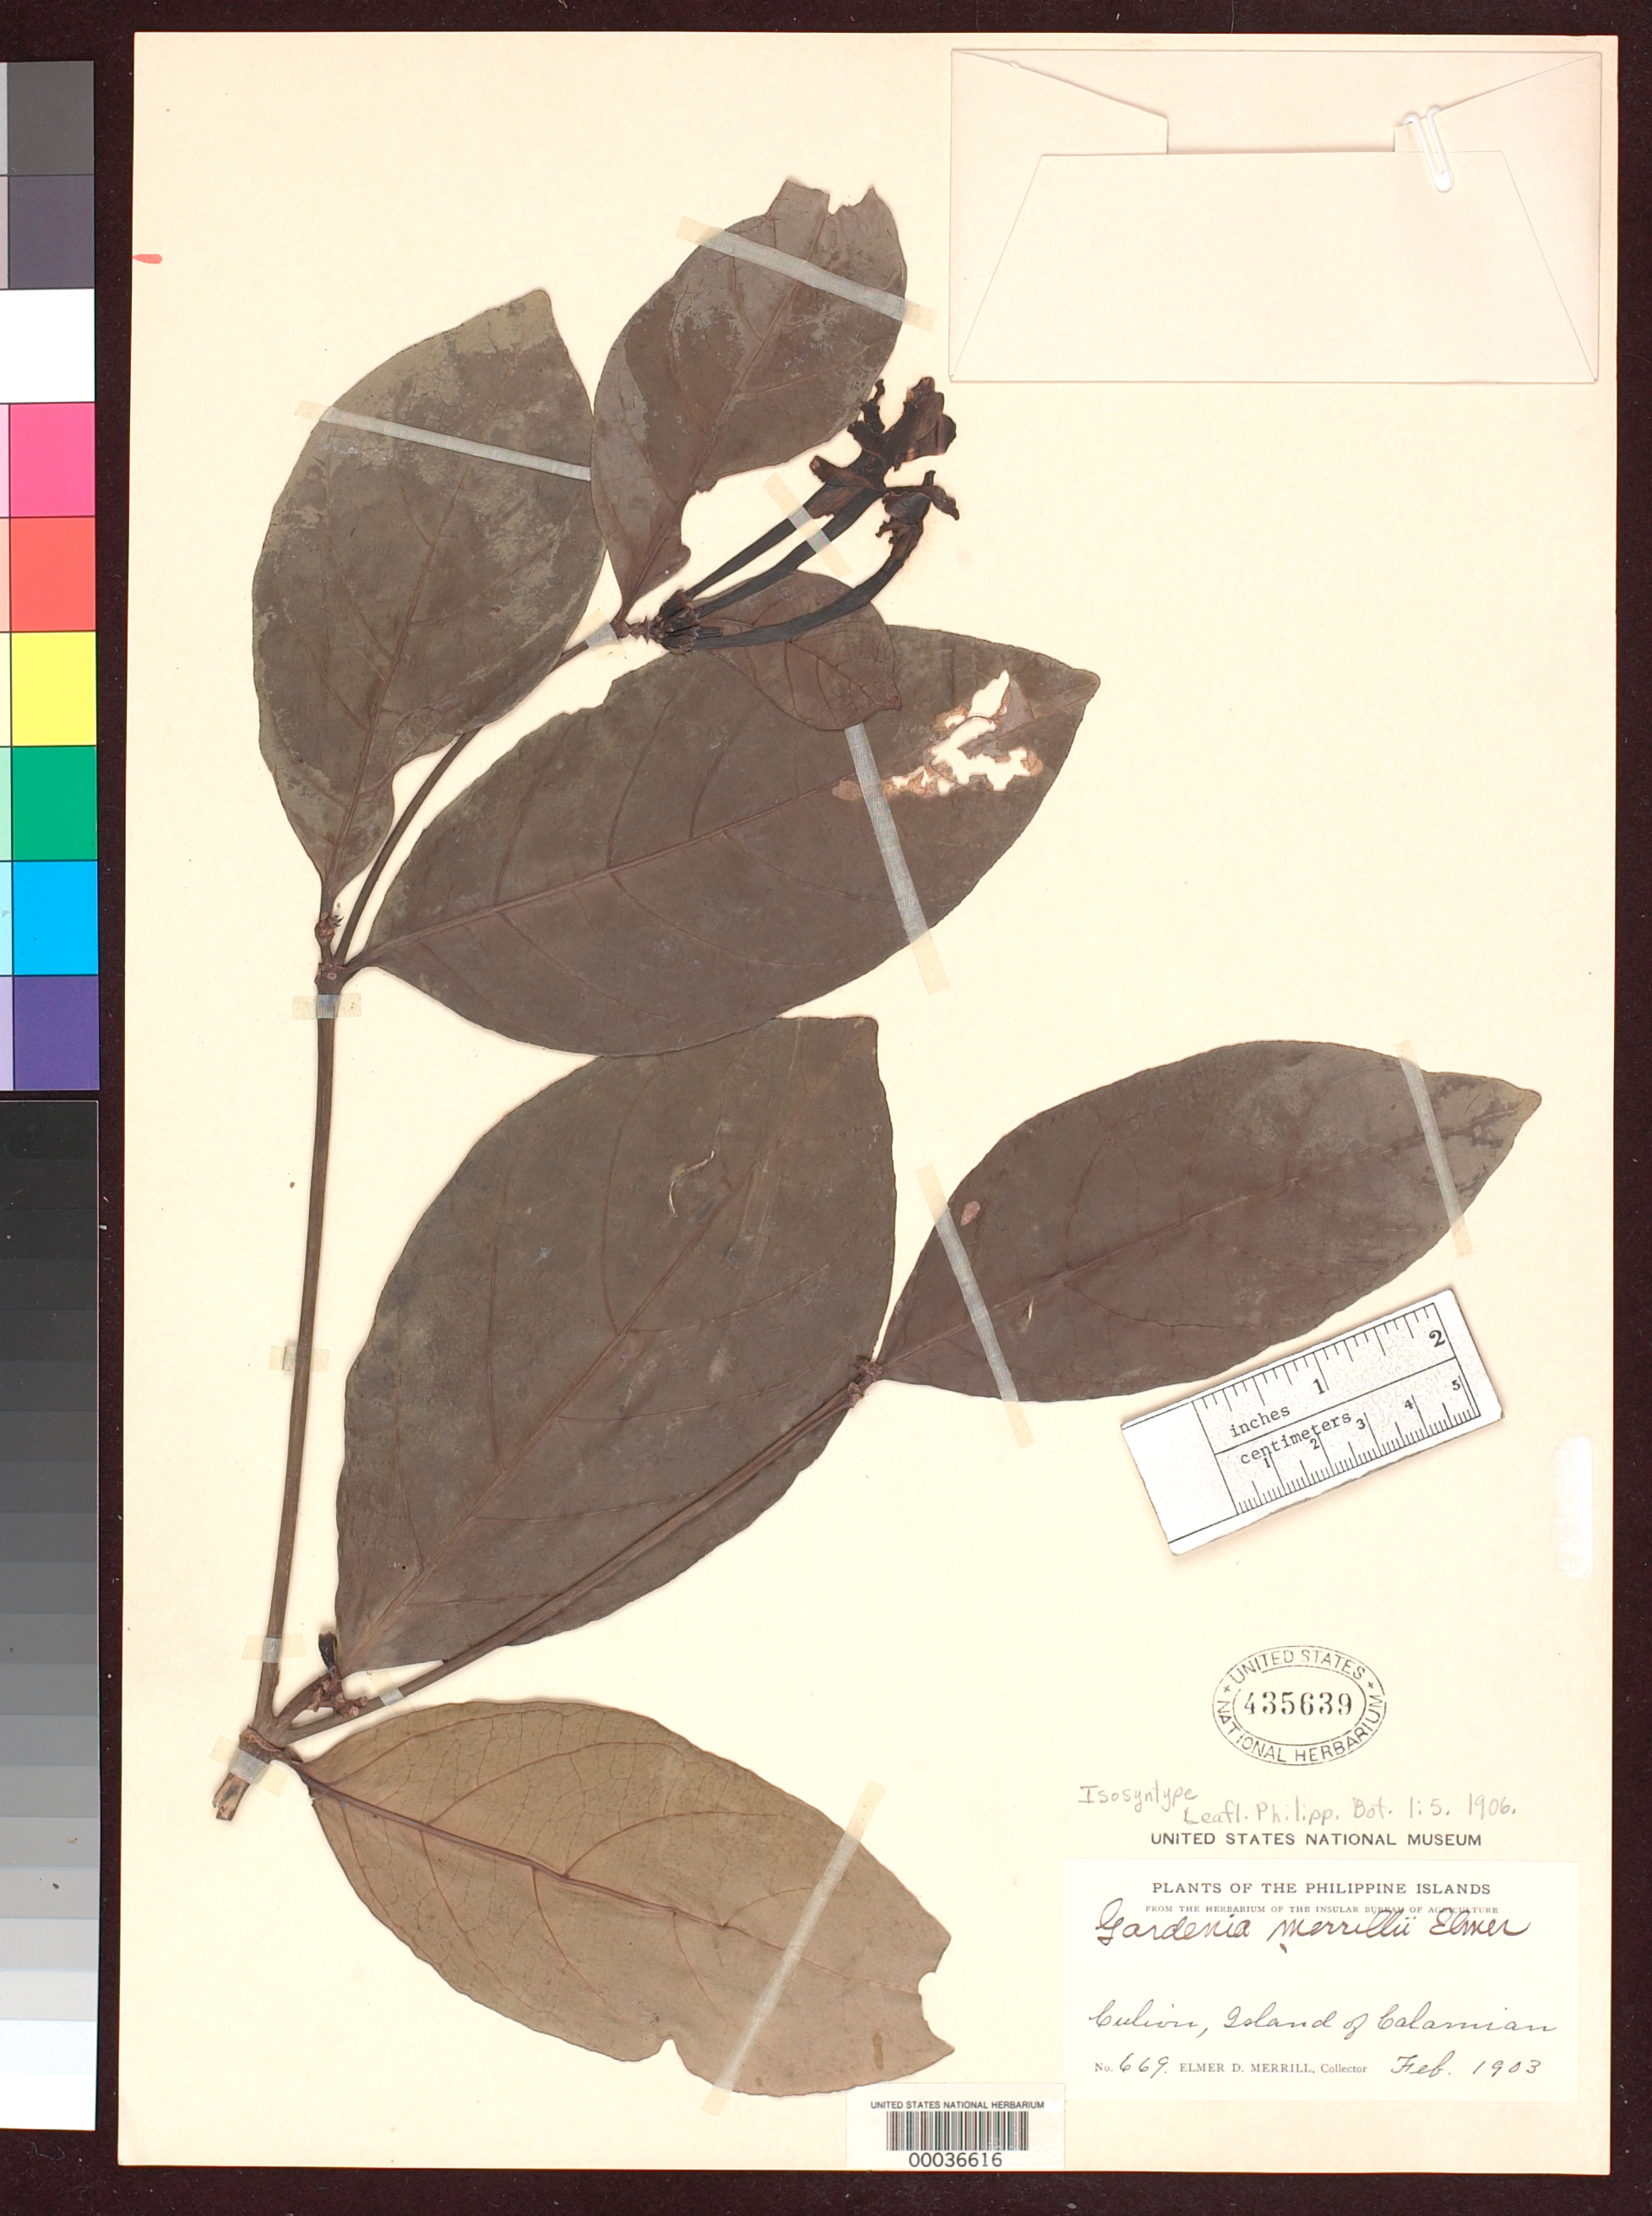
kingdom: Plantae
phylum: Tracheophyta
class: Magnoliopsida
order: Gentianales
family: Rubiaceae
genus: Gardenia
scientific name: Gardenia merrillii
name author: Elmer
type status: Lectotype; Isosyntype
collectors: E. D. Merrill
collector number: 669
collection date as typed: Feb 1903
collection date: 1903-02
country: Philippines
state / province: Mimaropa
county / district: Palawan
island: Culion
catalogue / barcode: US 435639